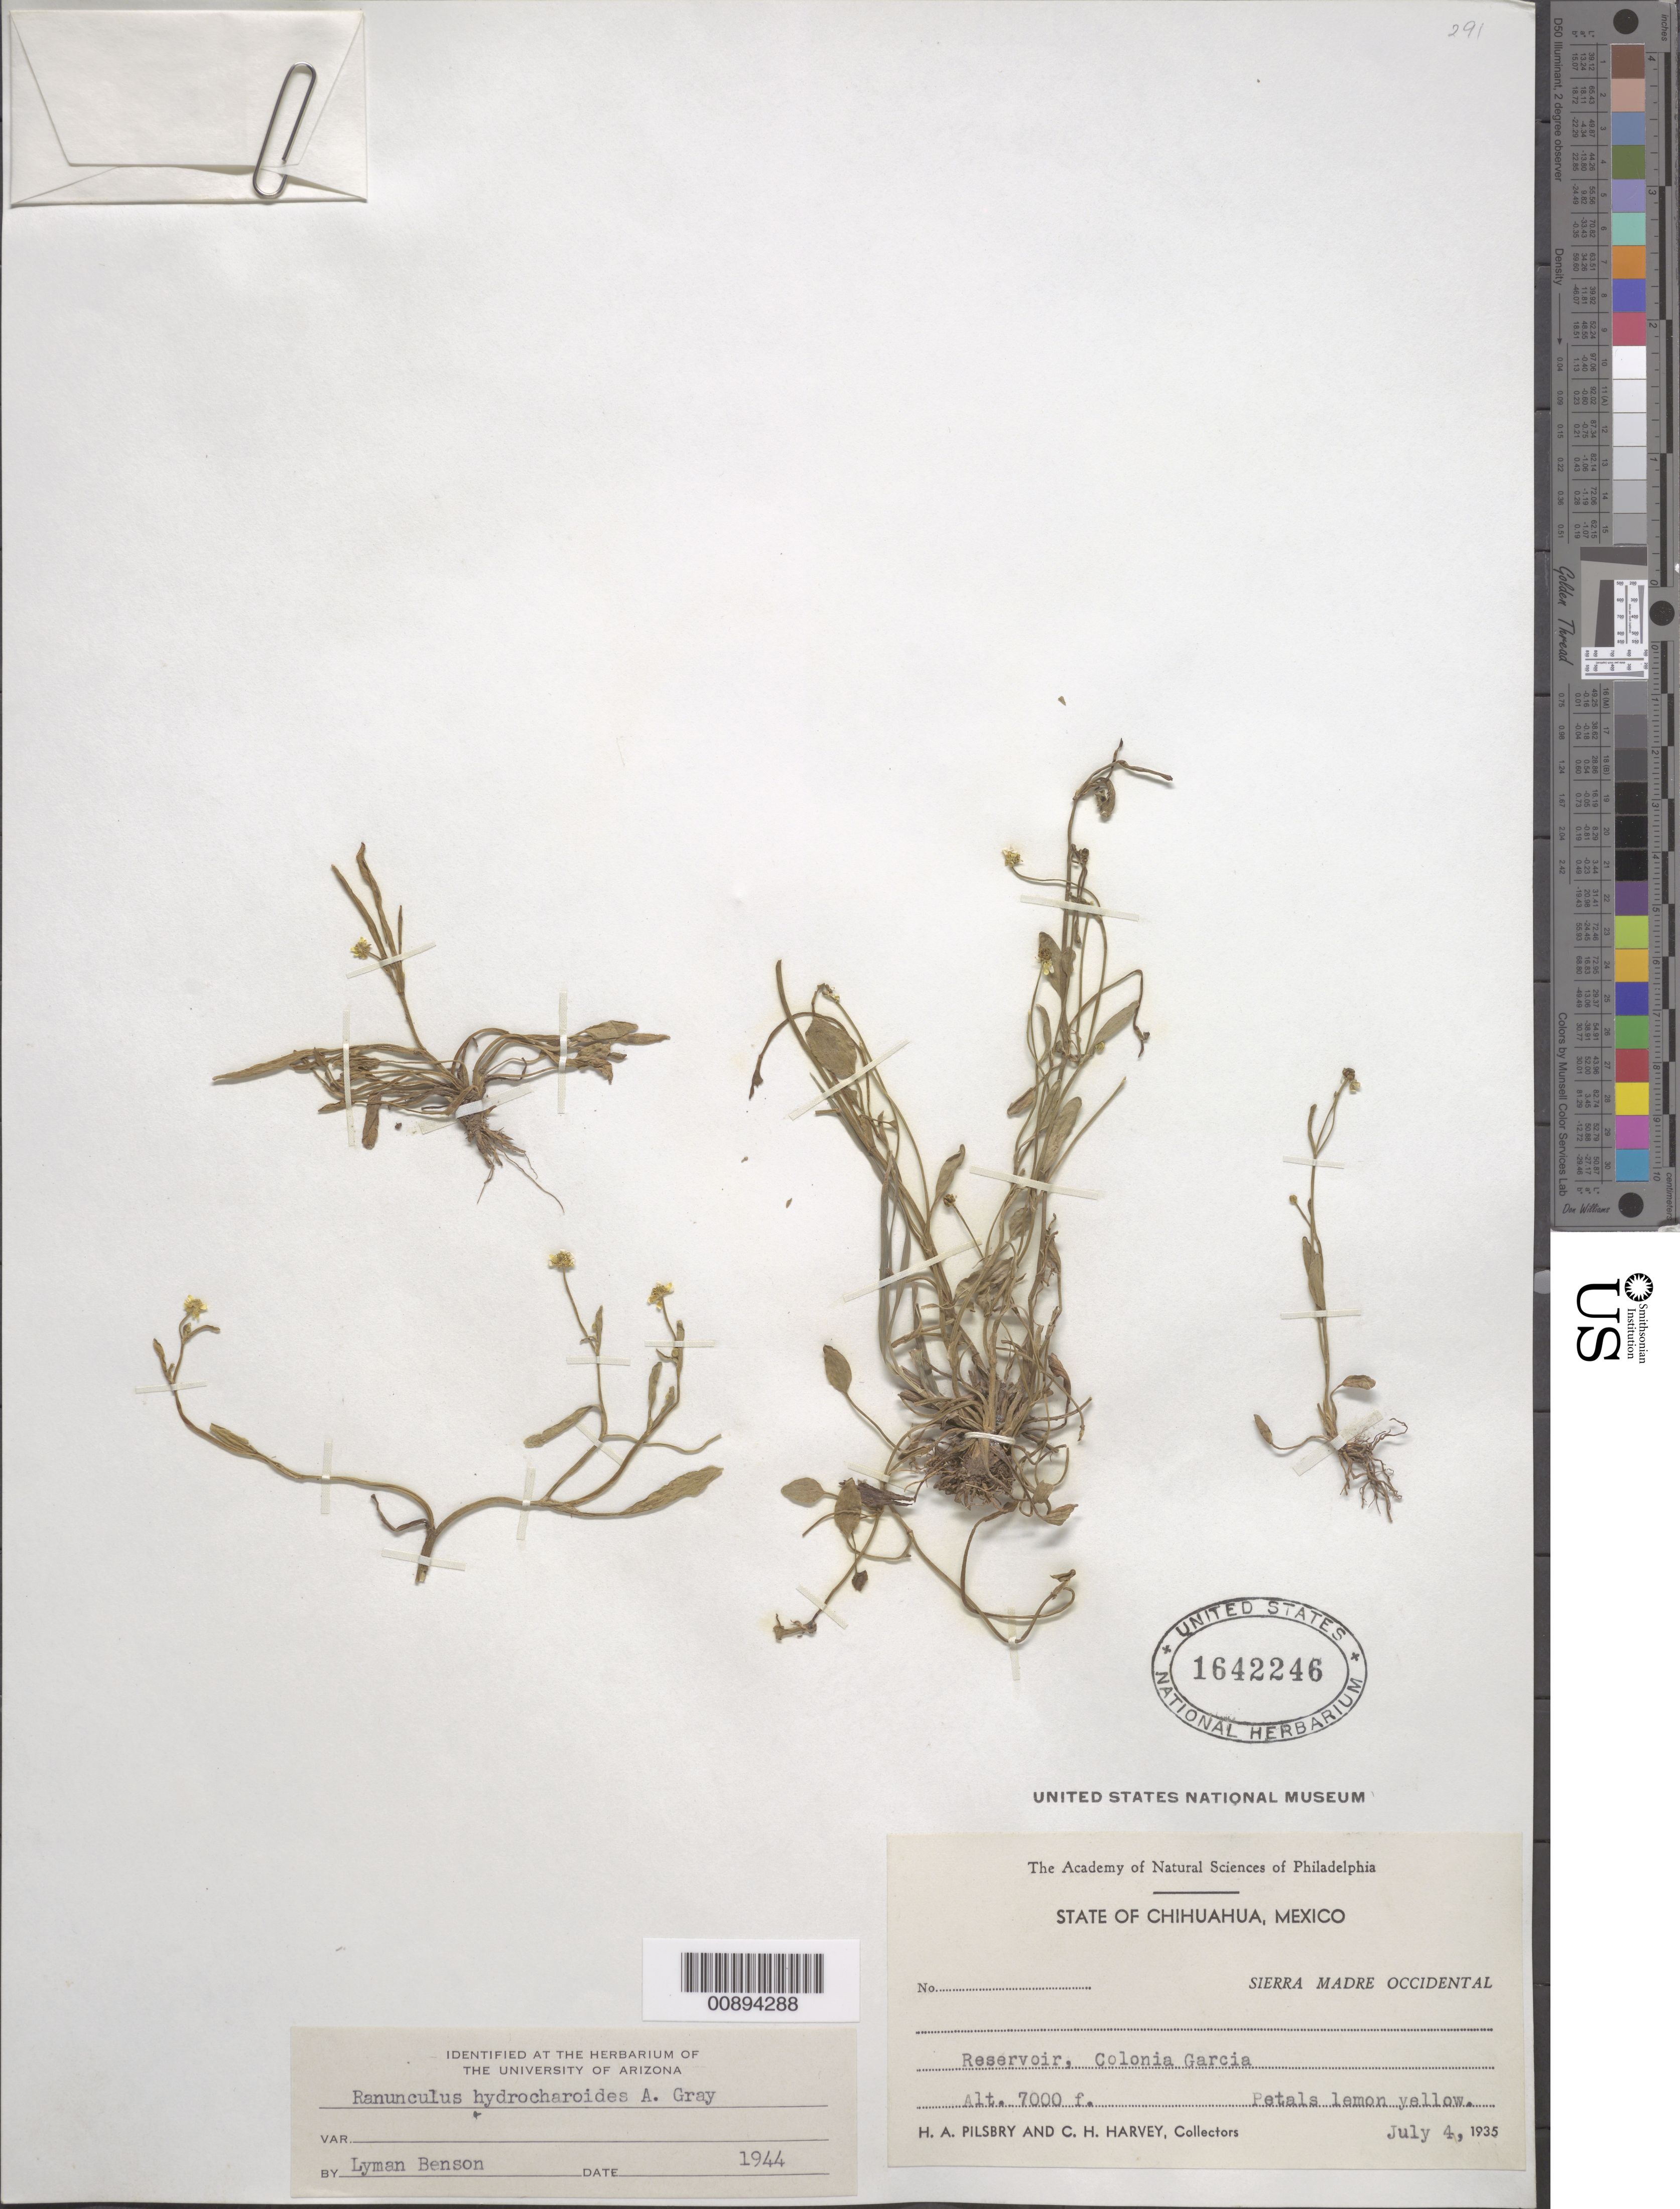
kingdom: Plantae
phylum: Tracheophyta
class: Magnoliopsida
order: Ranunculales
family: Ranunculaceae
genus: Ranunculus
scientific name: Ranunculus hydrocharoides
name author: A. Gray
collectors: H. Pilsbry & C. H. Harvey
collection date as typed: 04 Jul 1935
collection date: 1935-07-04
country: Mexico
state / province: Chihuahua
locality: Reservoir, Colonia García. Sierra Madre Occidental, Chihuahua.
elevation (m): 2134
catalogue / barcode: US 1642246